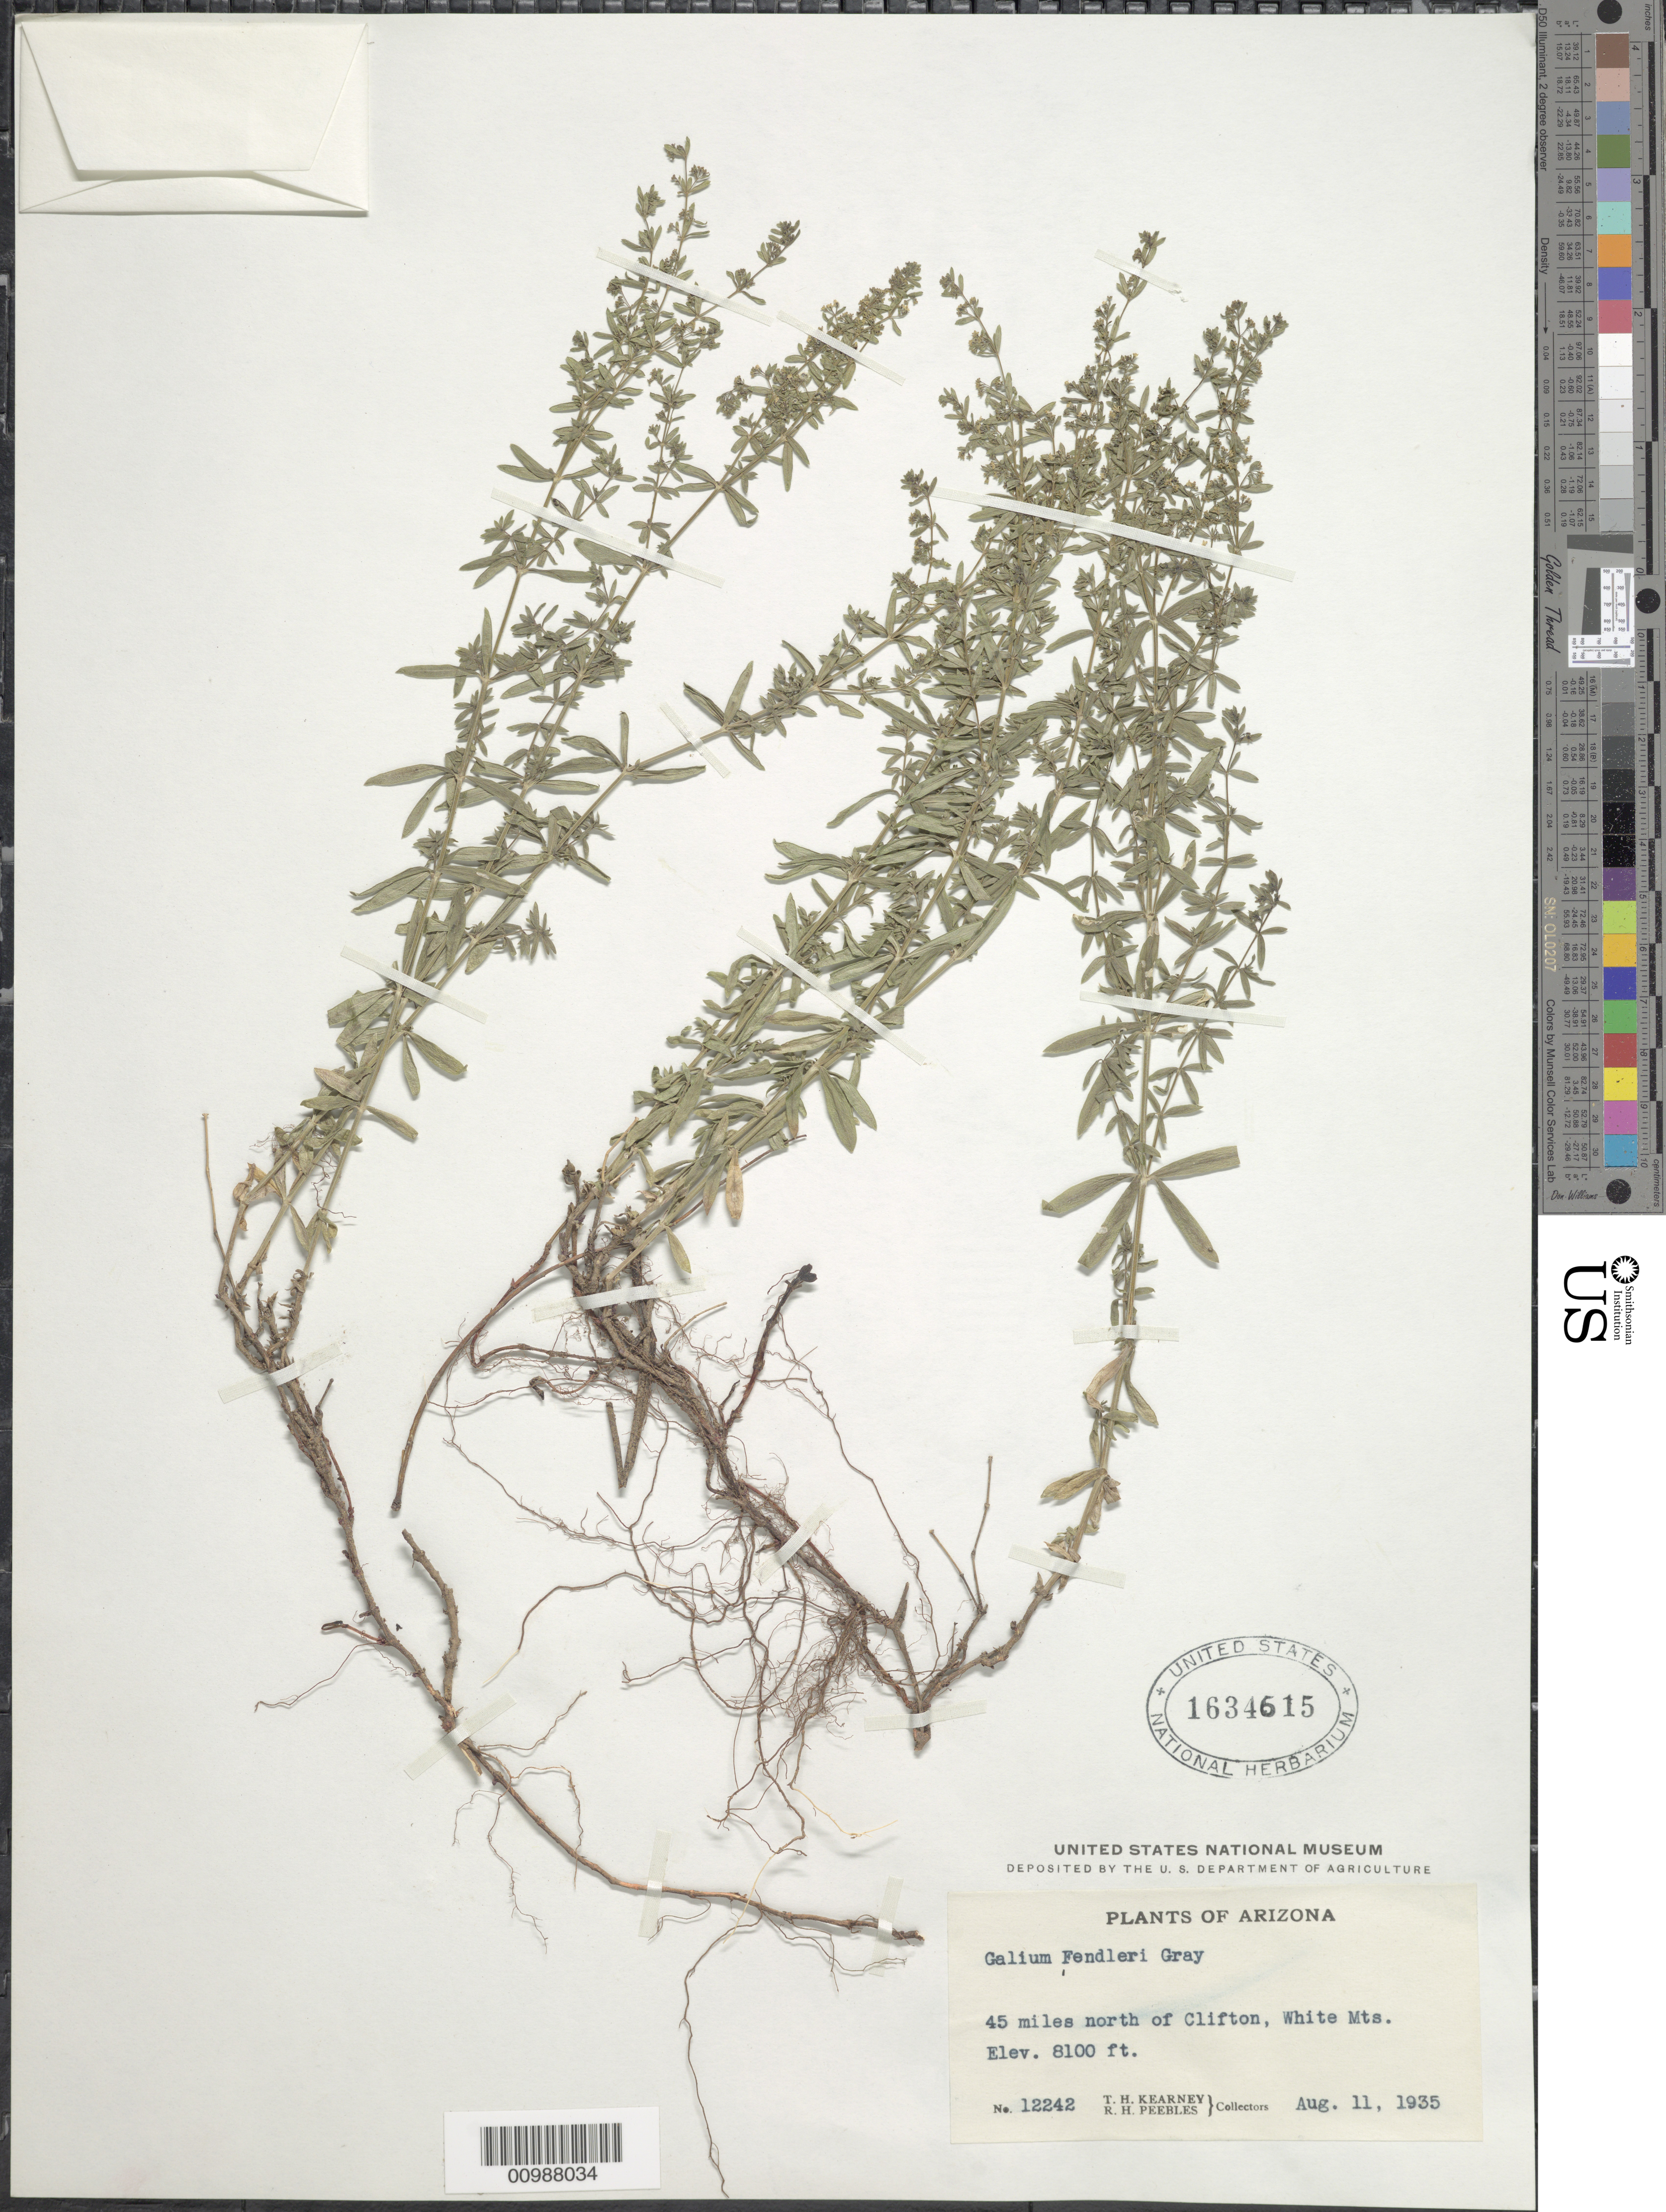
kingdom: Plantae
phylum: Tracheophyta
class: Magnoliopsida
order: Gentianales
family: Rubiaceae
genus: Galium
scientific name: Galium fendleri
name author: A. Gray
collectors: T. H. Kearney & R. H. Peebles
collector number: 12242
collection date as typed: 11 Aug 1935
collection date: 1935-08-11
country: United States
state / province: Arizona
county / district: Greenlee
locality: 45 miles N of Clifton, White Mountains.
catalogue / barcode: US 1634615